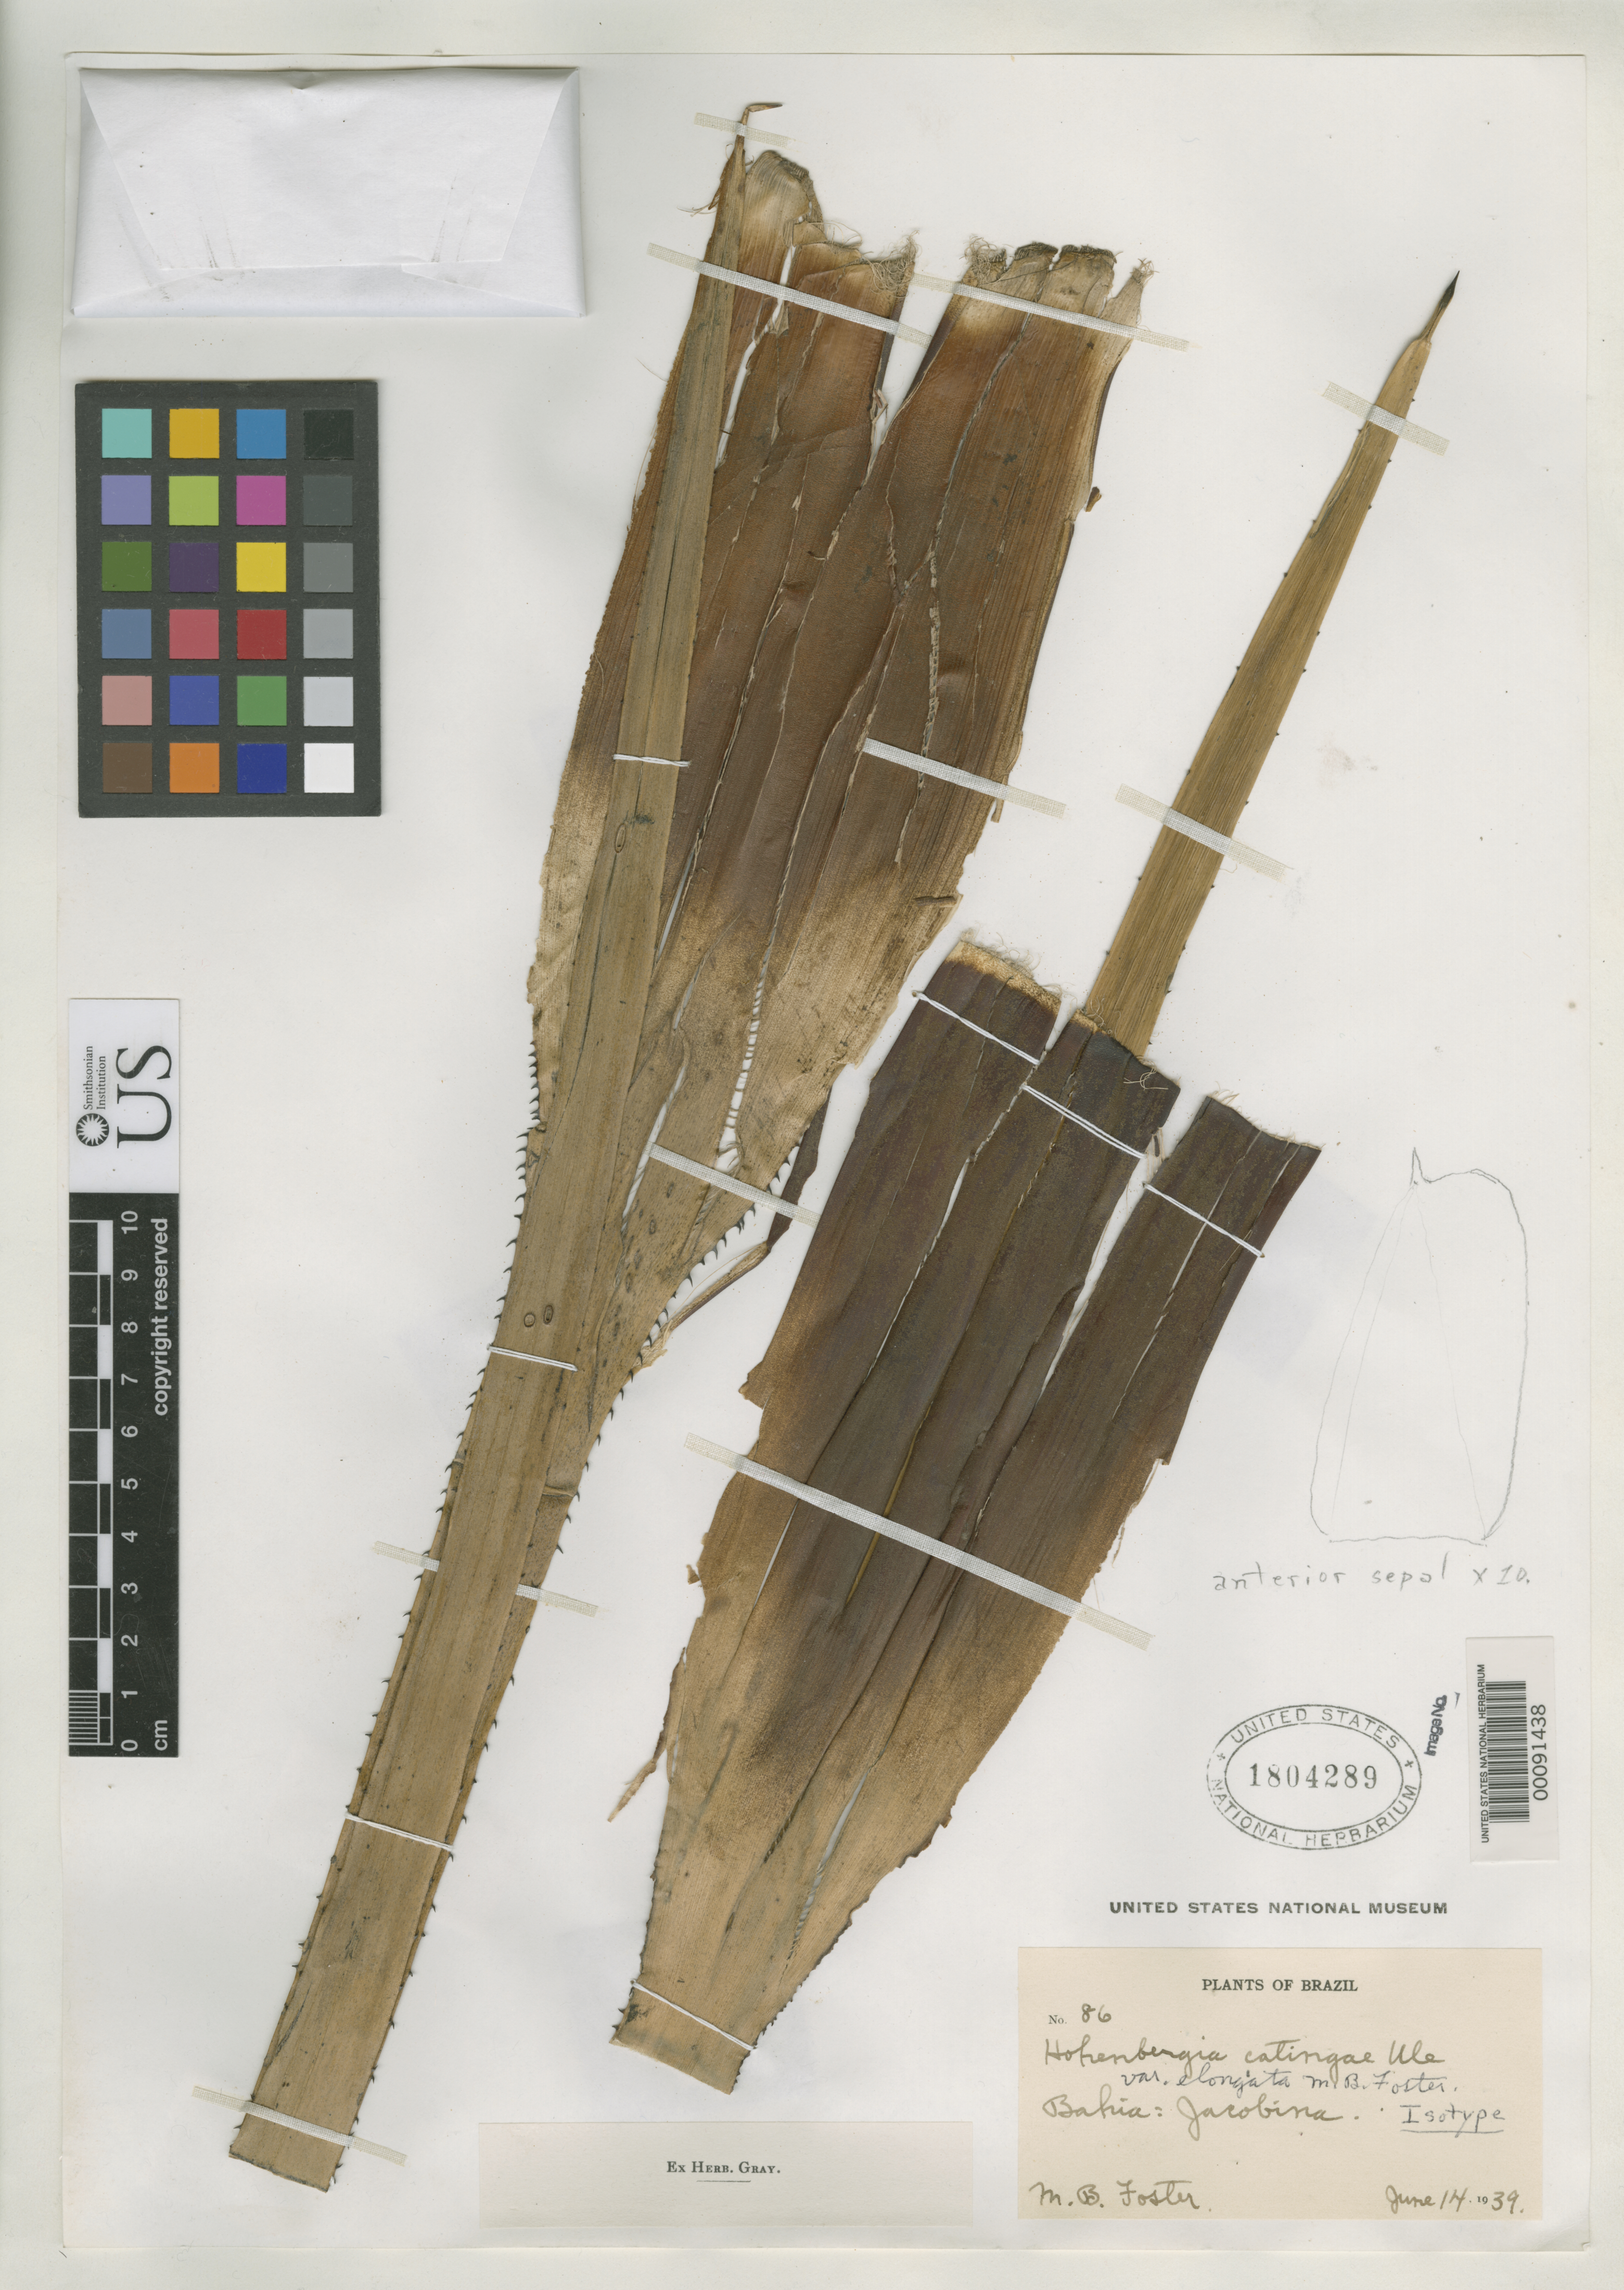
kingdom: Plantae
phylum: Tracheophyta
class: Liliopsida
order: Poales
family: Bromeliaceae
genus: Hohenbergia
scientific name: Hohenbergia catingae var. elongata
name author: M.B. Foster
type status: Isotype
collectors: M. B. Foster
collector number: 86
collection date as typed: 15 Jun 1939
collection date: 1939-06-15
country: Brazil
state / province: Bahia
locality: Jacobina.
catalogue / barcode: US 1804289